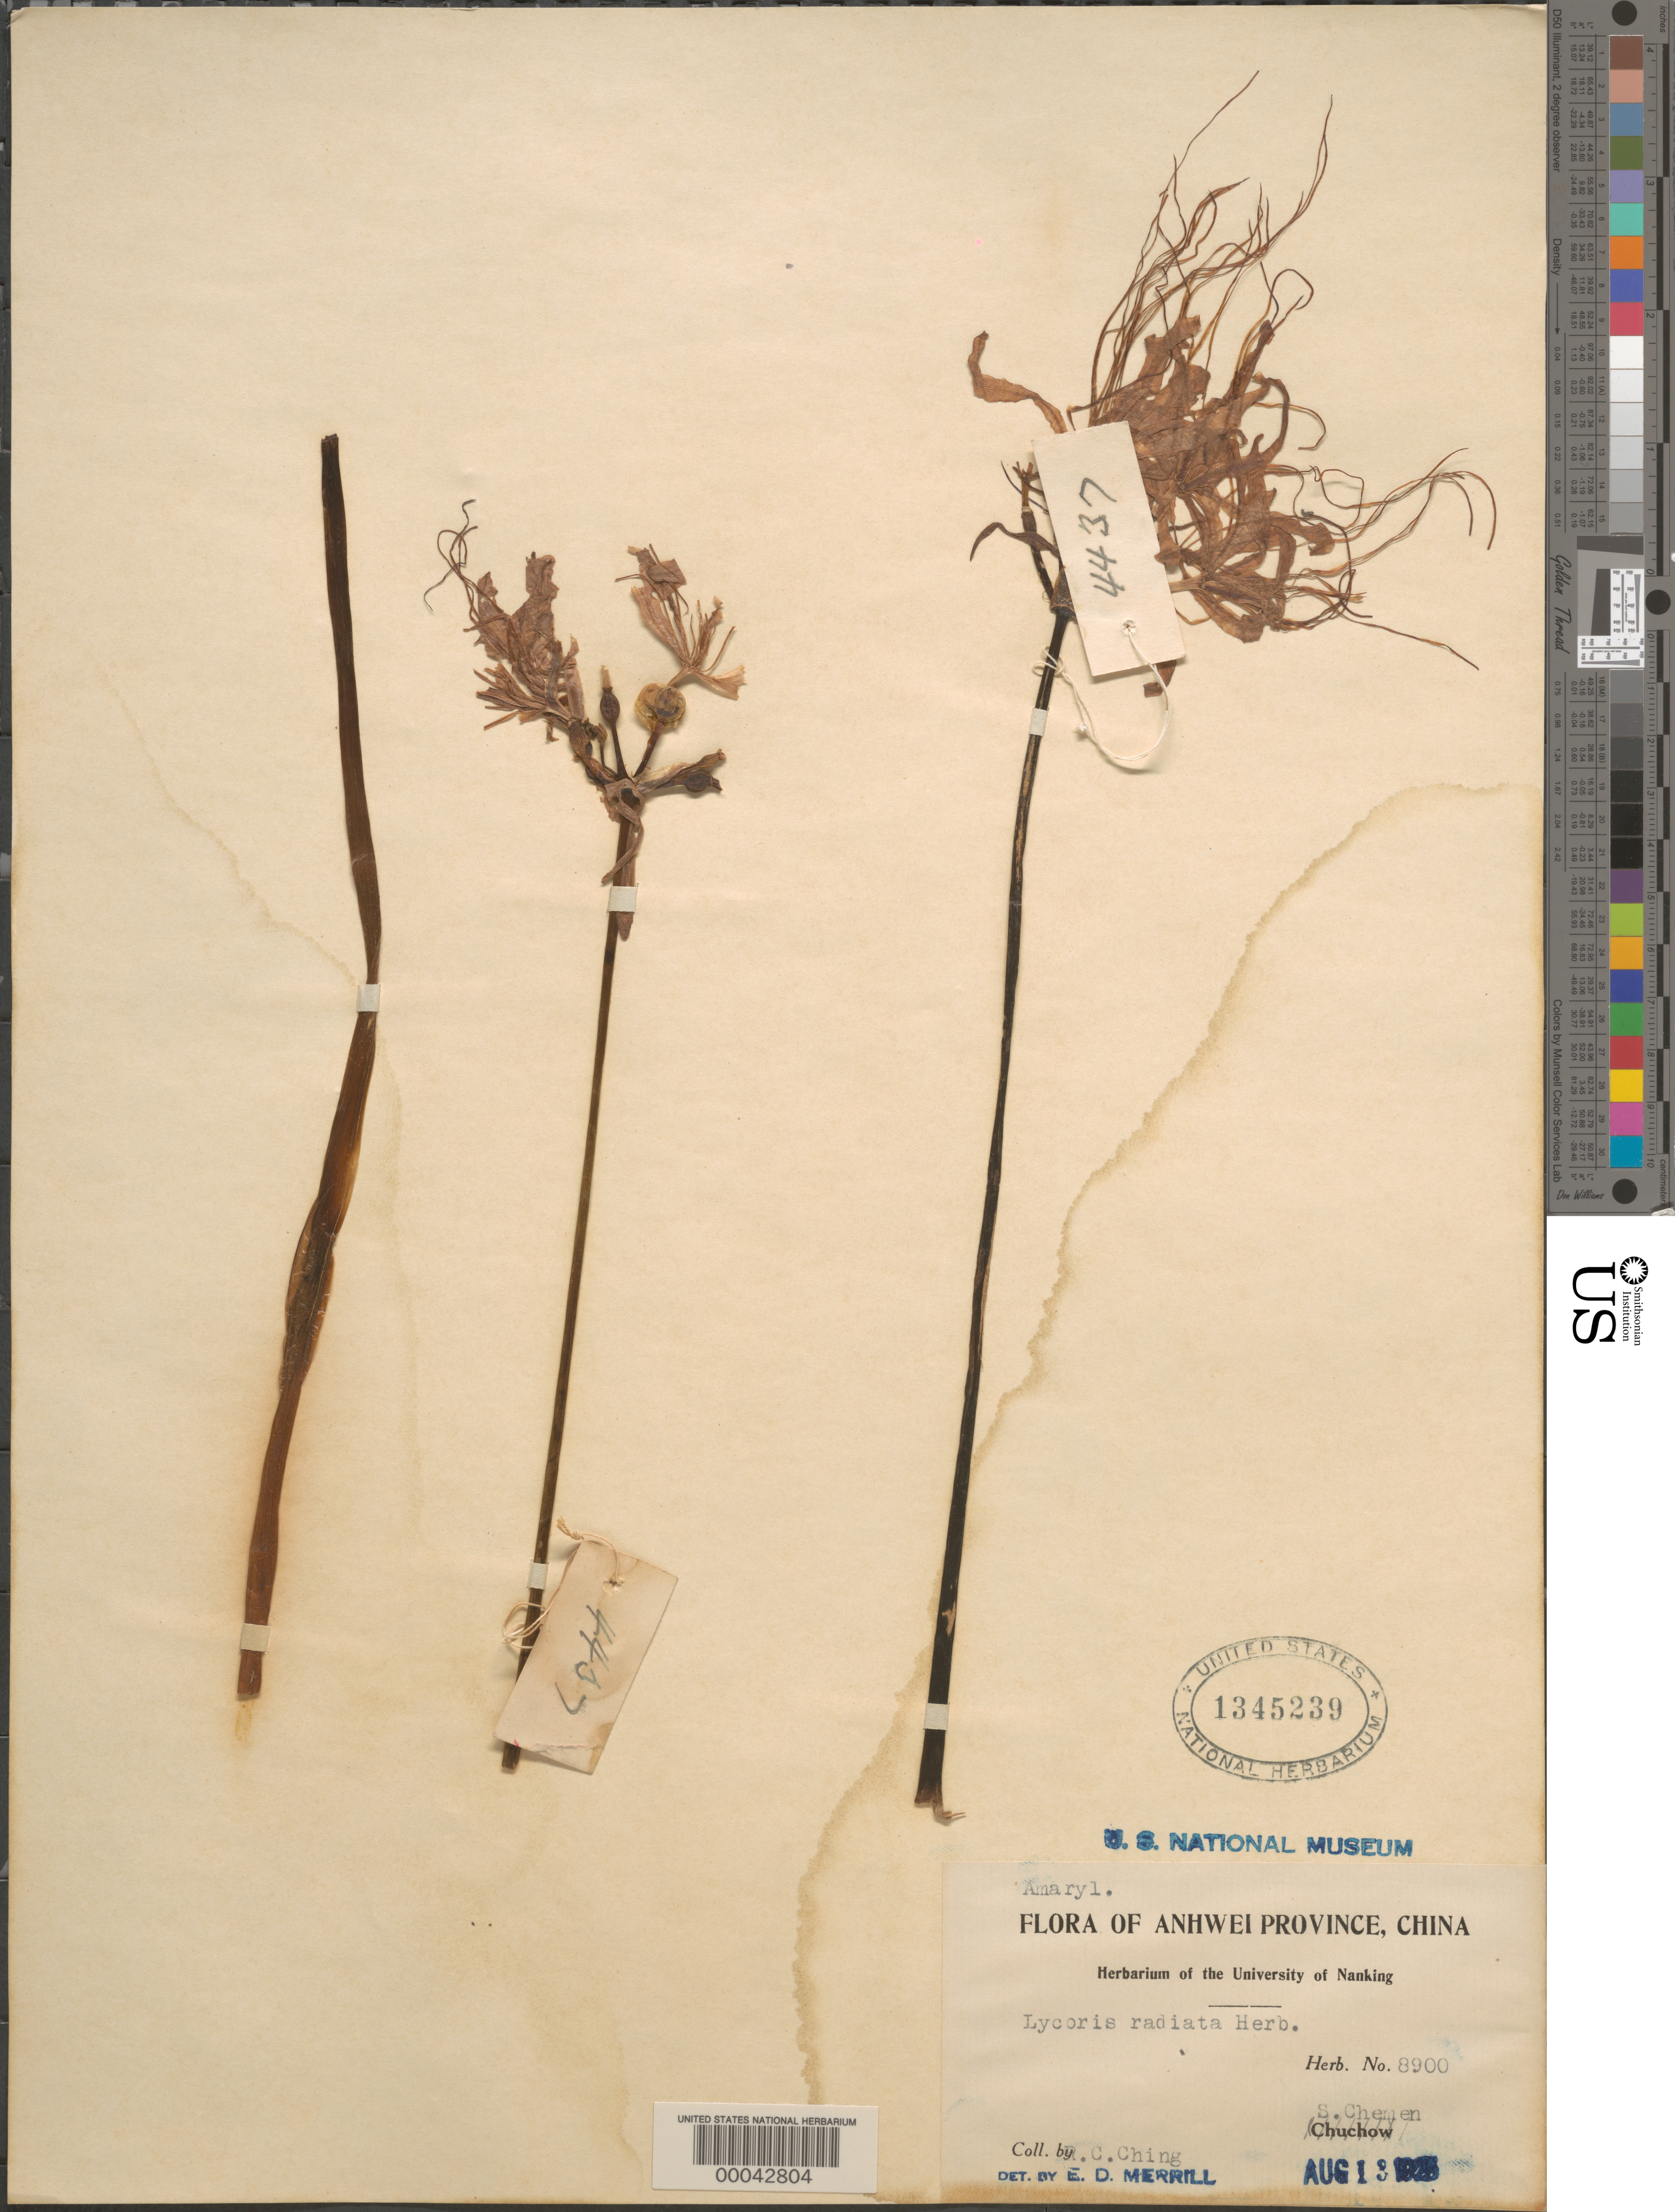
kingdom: Plantae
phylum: Tracheophyta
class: Liliopsida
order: Asparagales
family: Amaryllidaceae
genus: Lycoris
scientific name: Lycoris radiata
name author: Herb.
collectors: R. C. Ching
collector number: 8900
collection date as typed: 13 Aug 1925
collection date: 1925-08-13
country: China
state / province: Anhui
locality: S. chemen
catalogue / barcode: US 1345239